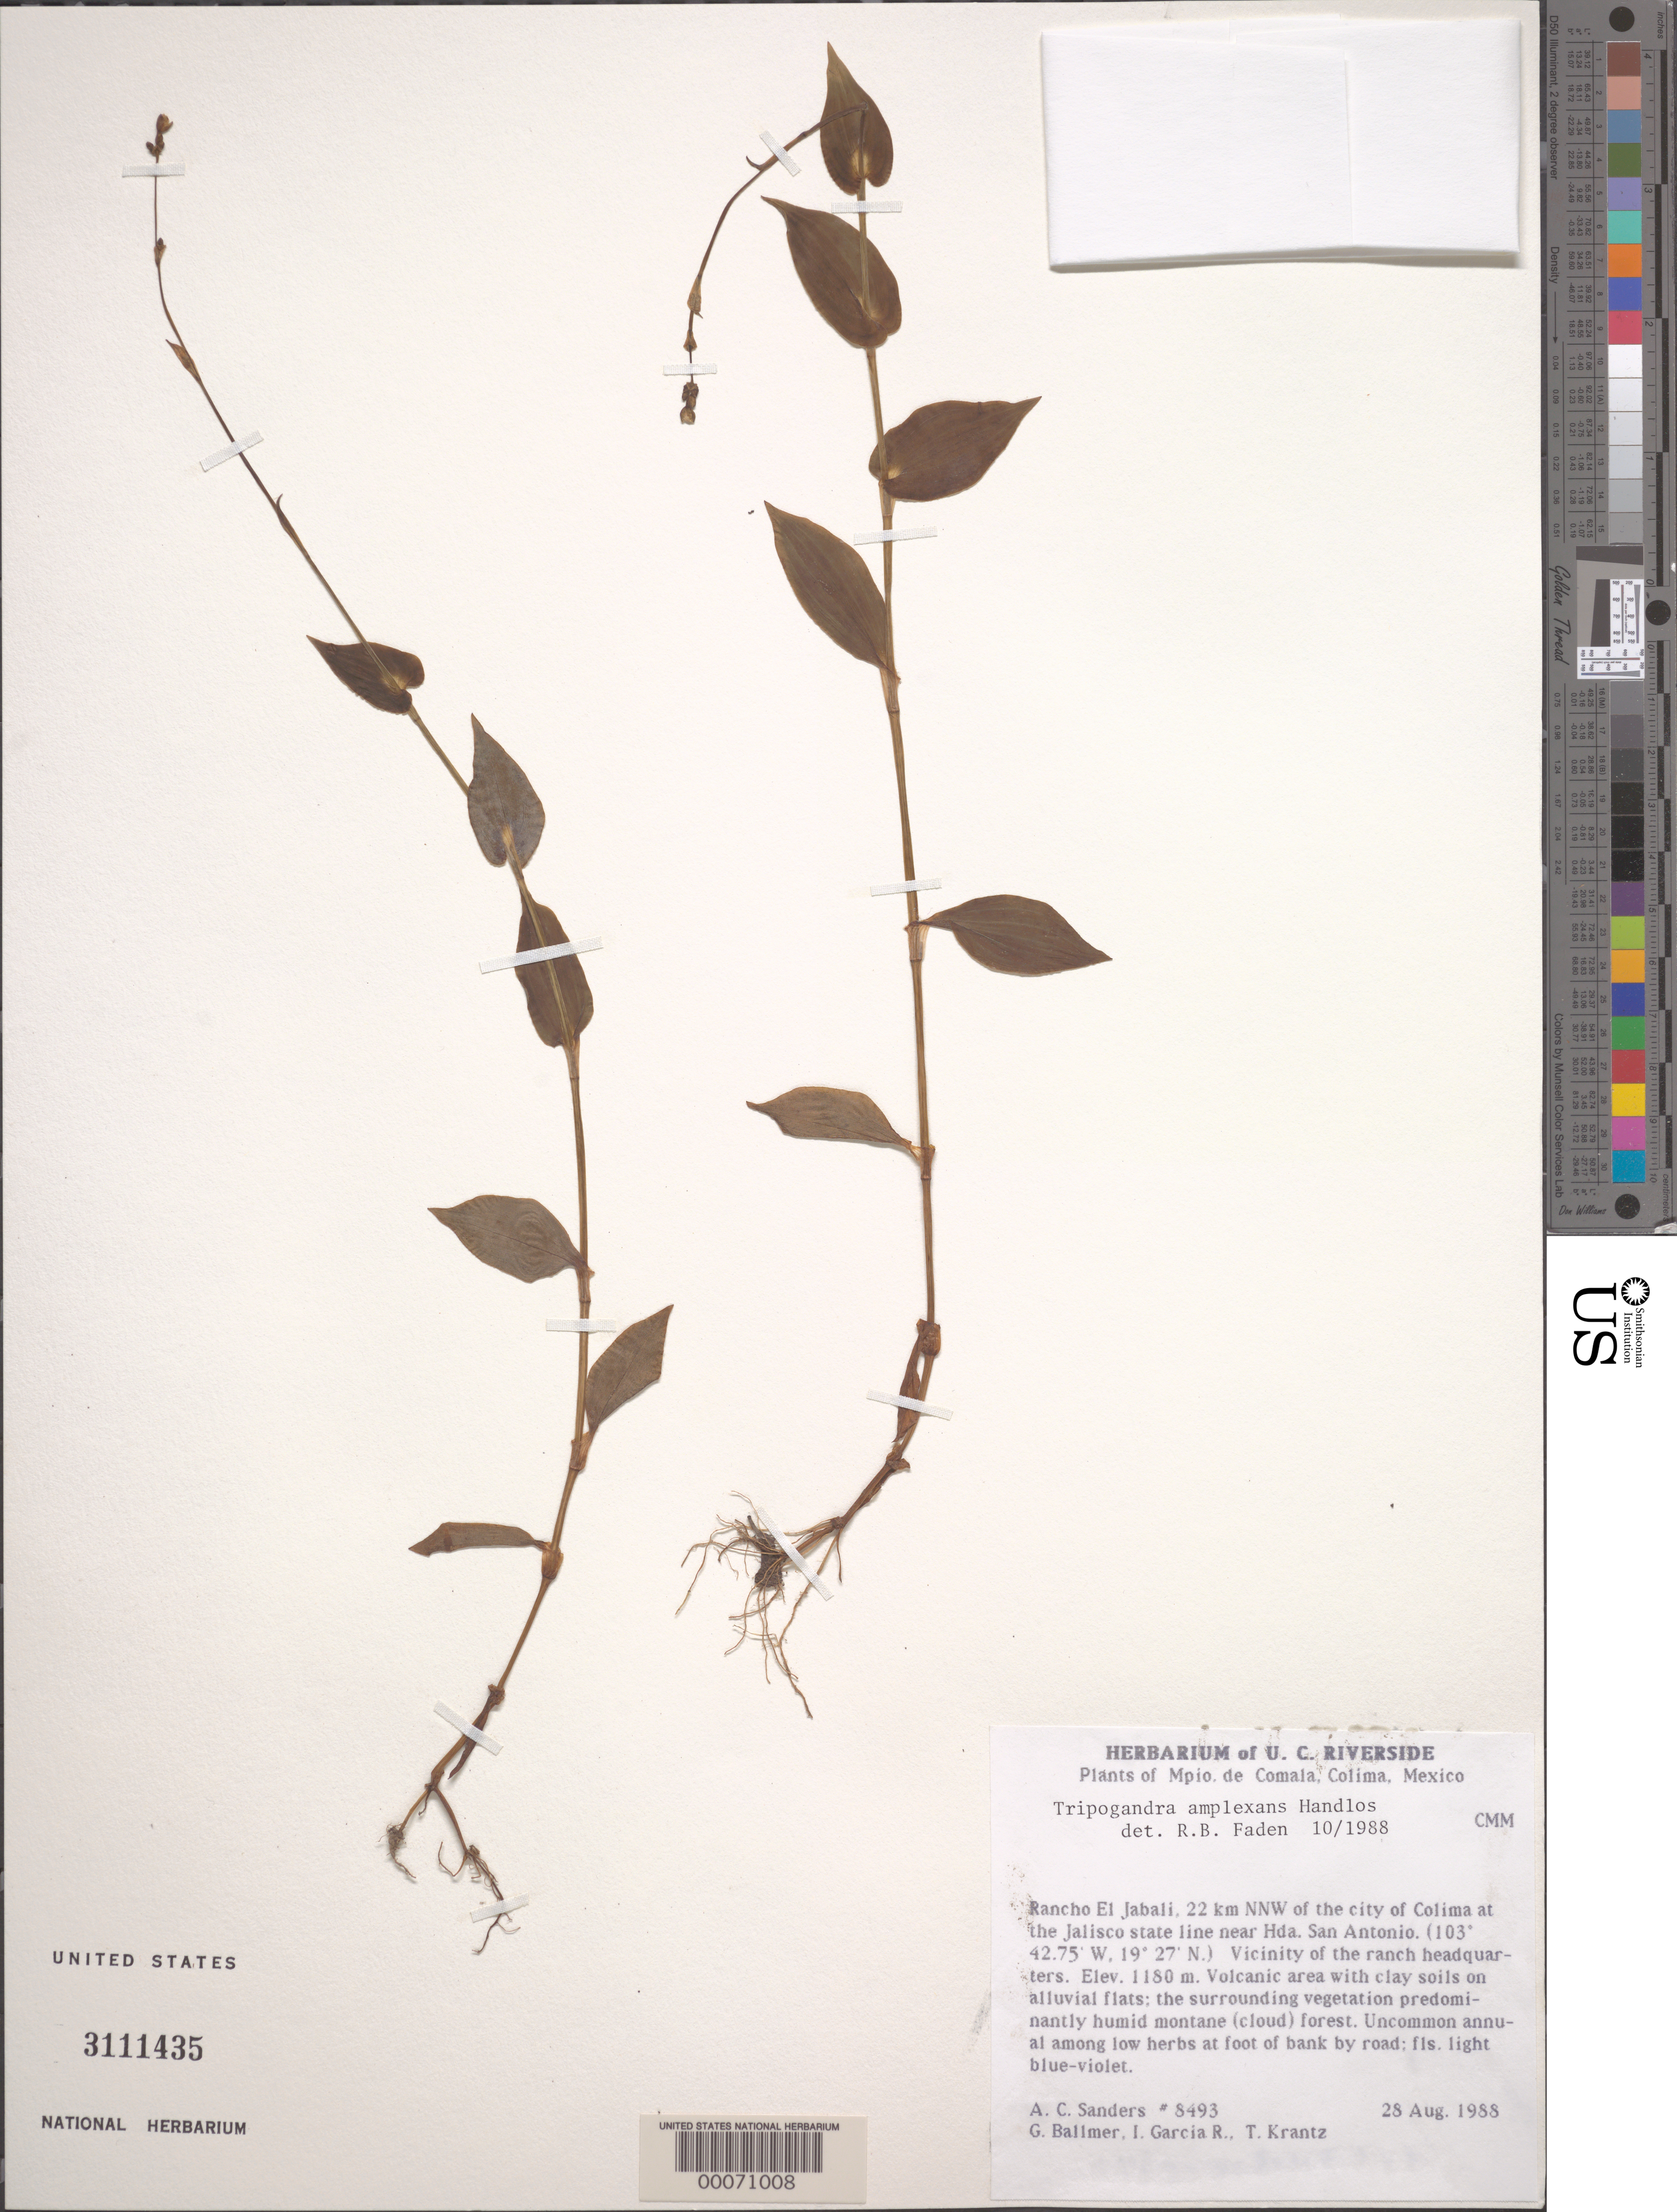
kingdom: Plantae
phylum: Tracheophyta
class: Liliopsida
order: Commelinales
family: Commelinaceae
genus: Tripogandra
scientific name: Tripogandra amplexans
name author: Handlos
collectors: A. Sanders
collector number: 8493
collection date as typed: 28 Aug 1988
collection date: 1988-08-28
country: Mexico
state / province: Colima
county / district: Comala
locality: Rancho El Jabali ca. 22 km NNW of Colima (city), near Jalisco state line near hda. San Antonio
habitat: Volcanic area with clay soils and alluvial flats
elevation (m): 1180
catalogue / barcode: US 3111435